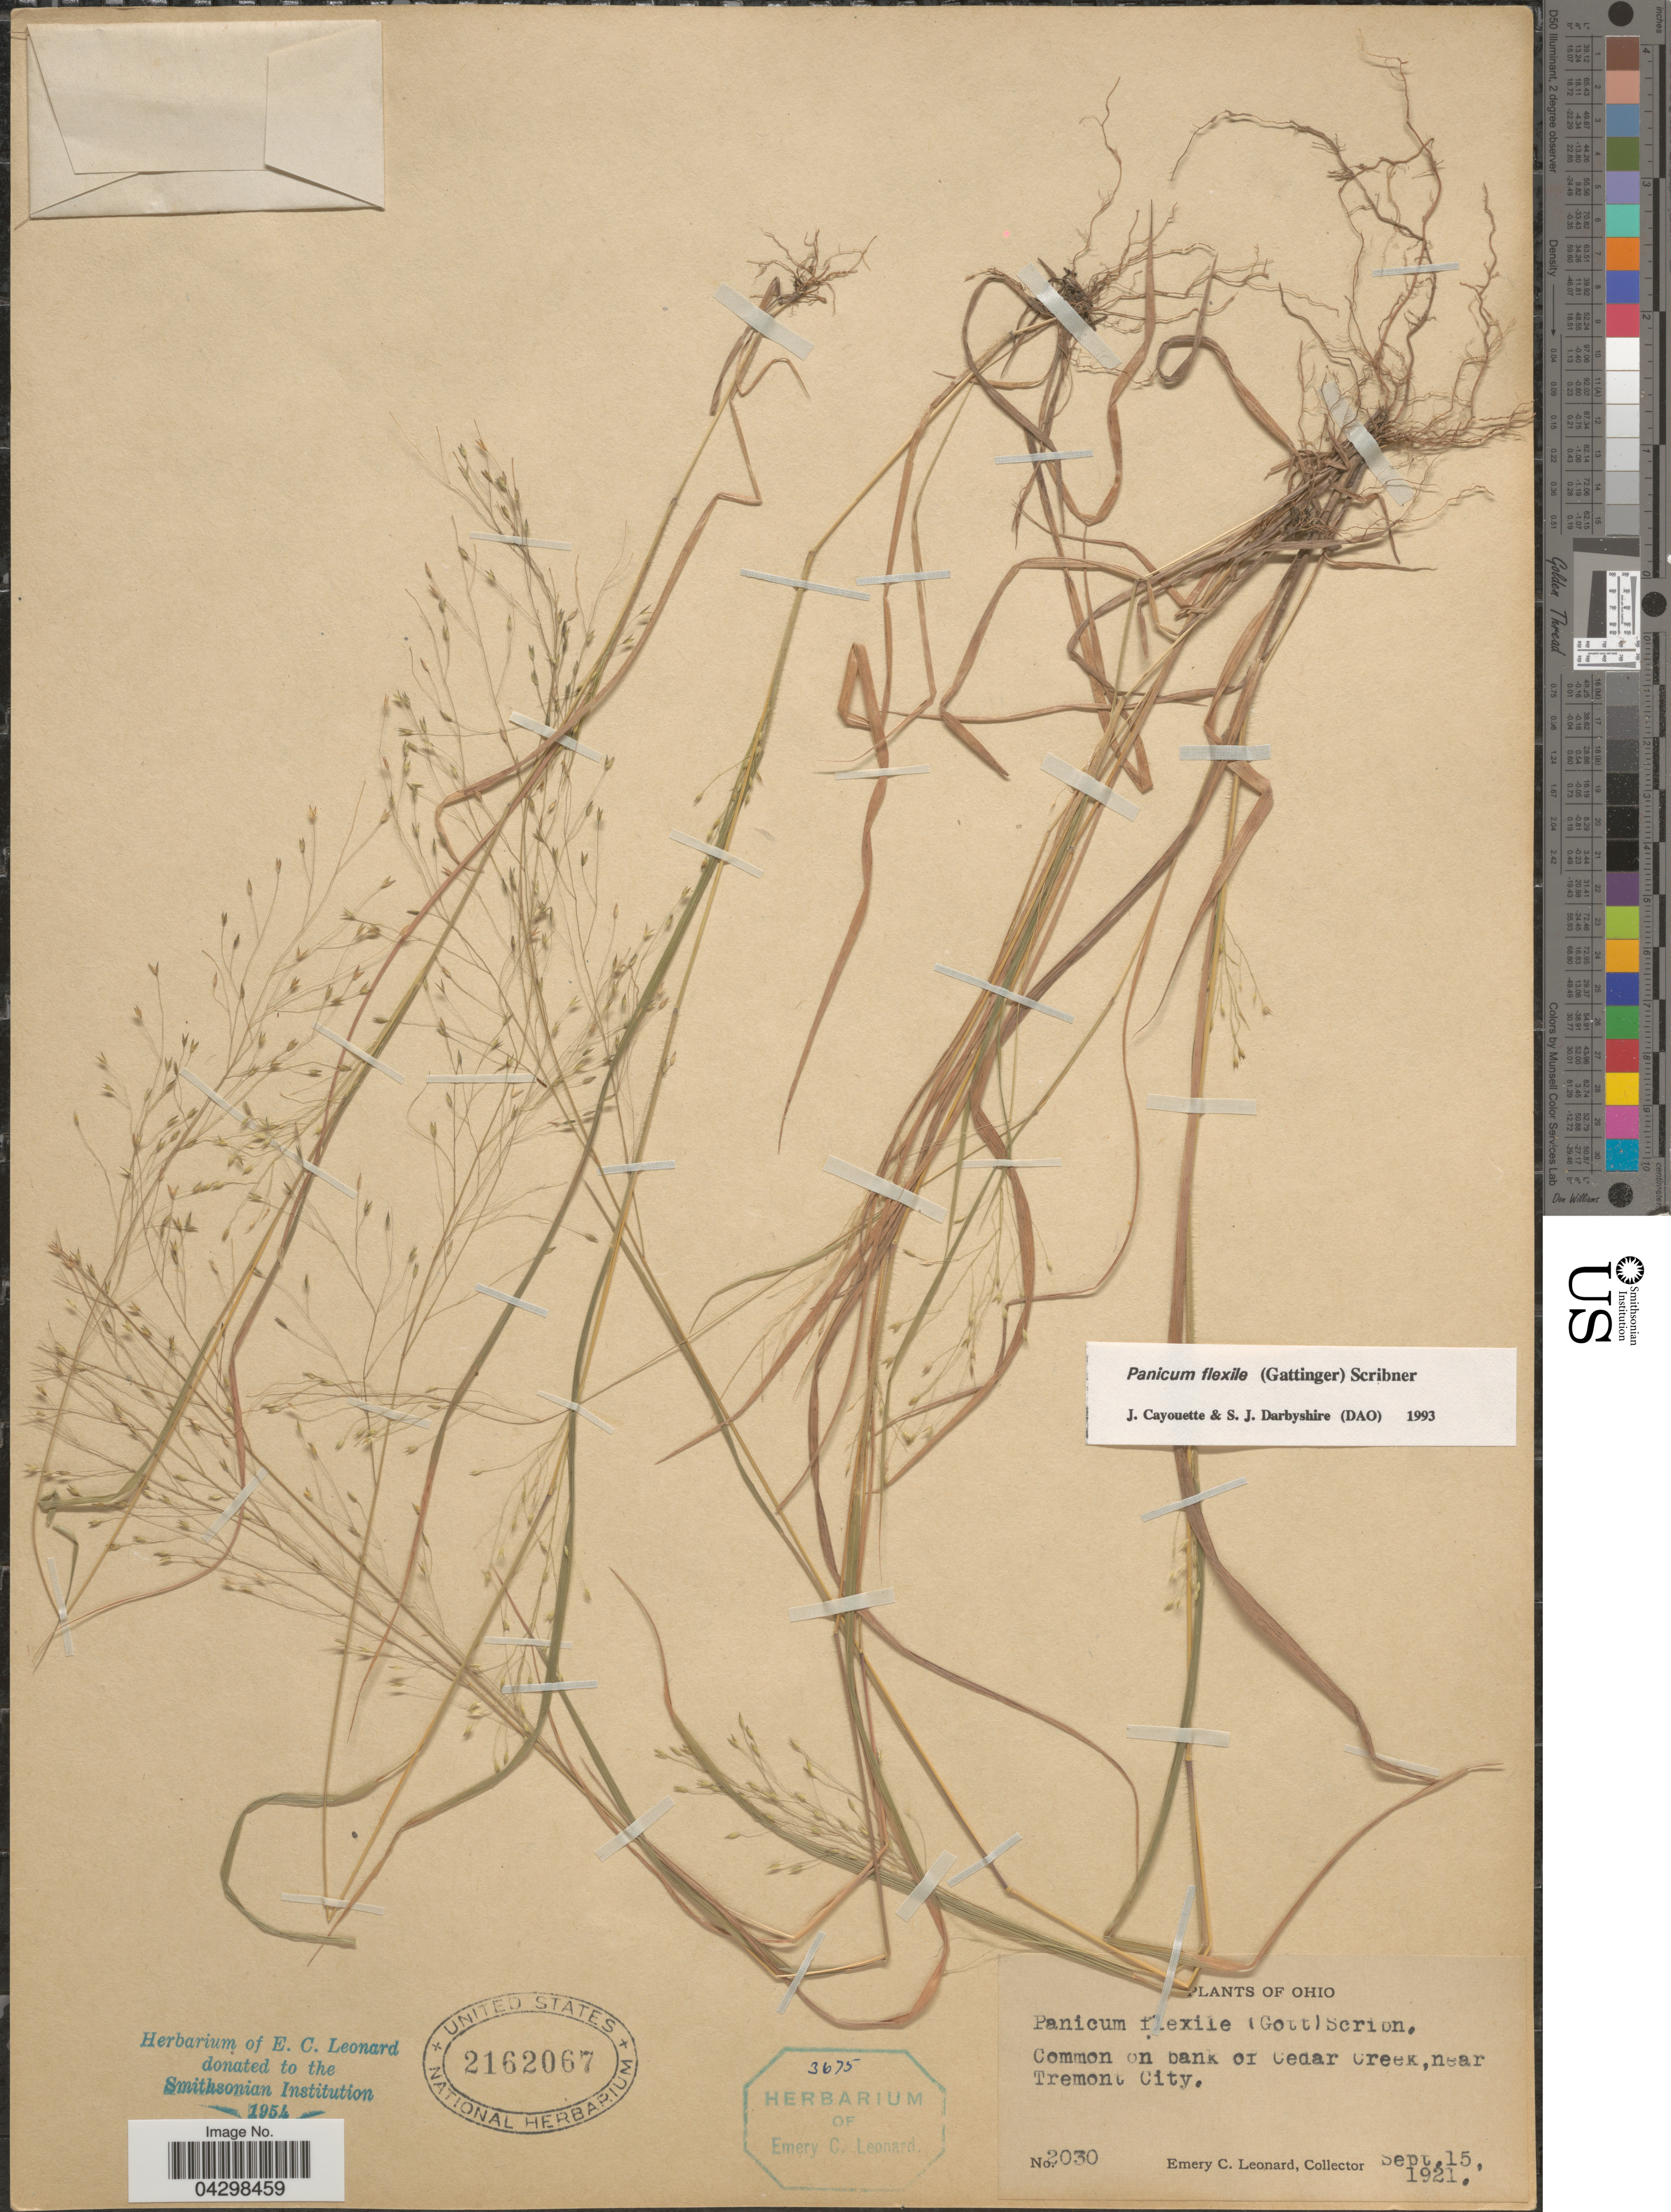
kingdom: Plantae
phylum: Tracheophyta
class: Liliopsida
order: Poales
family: Poaceae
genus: Panicum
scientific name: Panicum flexile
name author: (Gatt.) Scribn.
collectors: E. C. Leonard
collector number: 2030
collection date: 1921-09-15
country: United States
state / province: Ohio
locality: Common on bank of Cedar Creek, near Tremont City.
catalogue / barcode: US 2162067